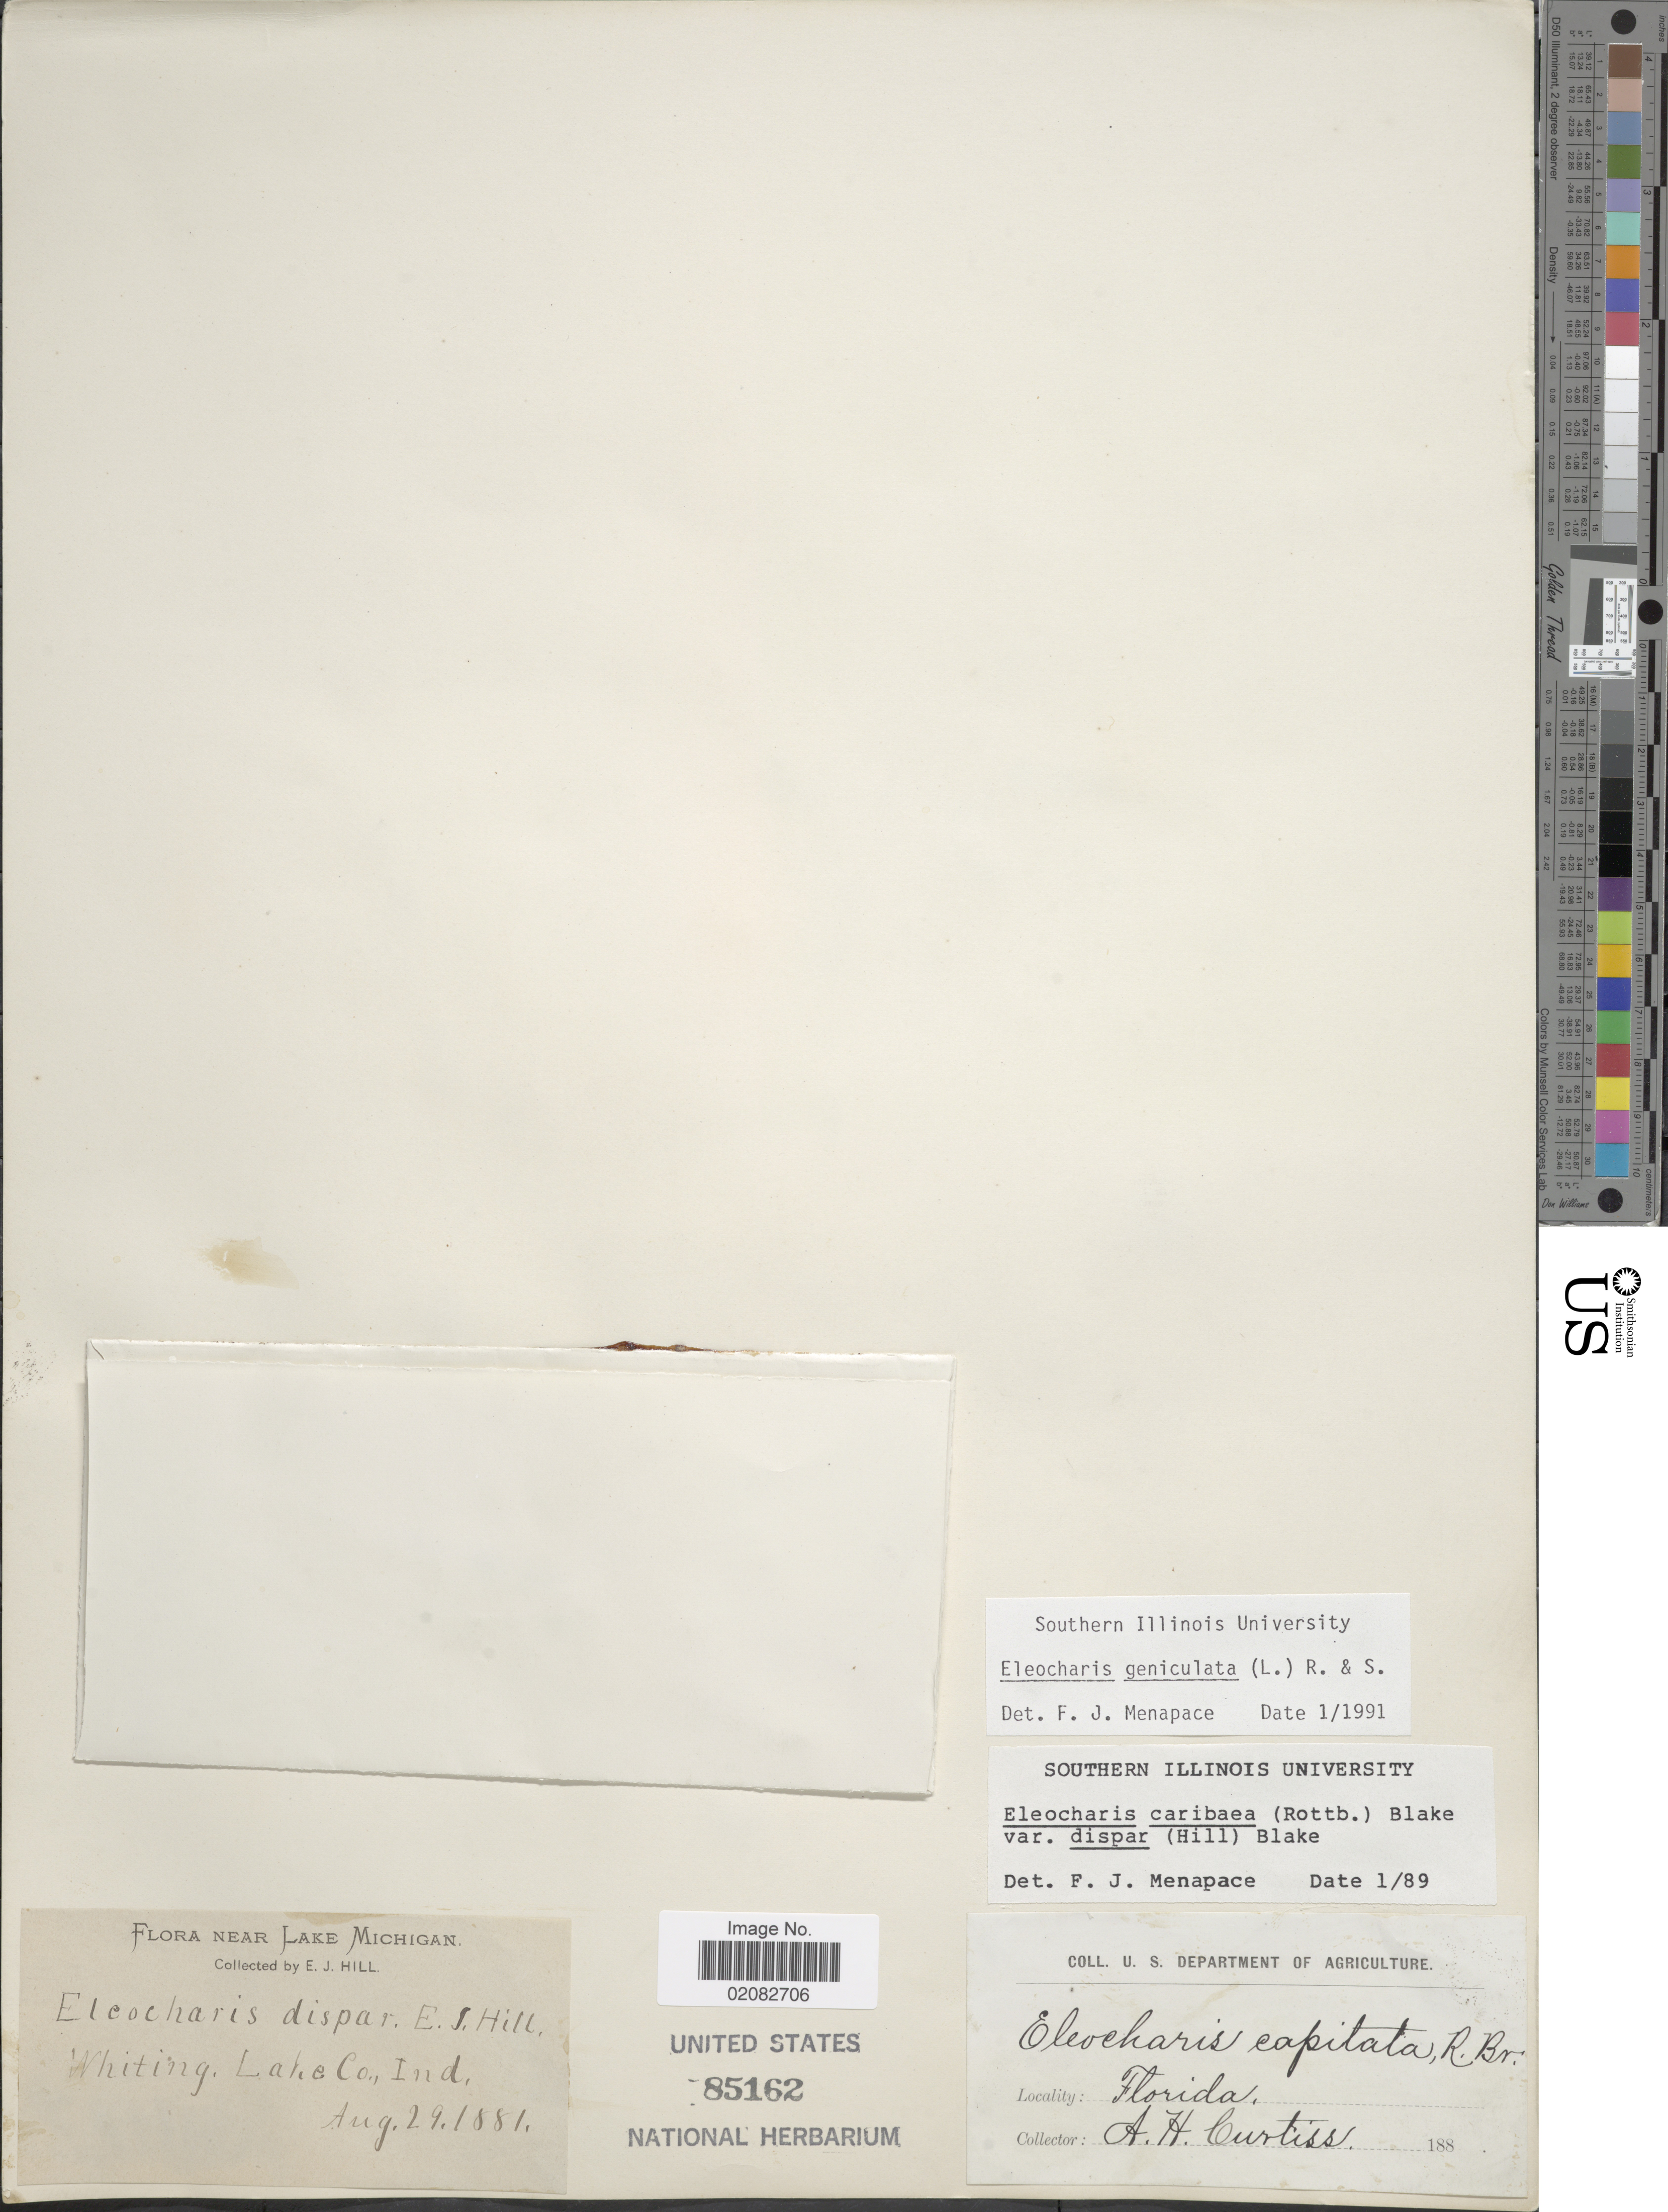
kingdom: Plantae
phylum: Tracheophyta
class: Liliopsida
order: Poales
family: Cyperaceae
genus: Eleocharis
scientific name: Eleocharis geniculata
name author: (L.) Roem. & Schult.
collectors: A. H. Curtiss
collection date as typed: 188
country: United States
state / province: Florida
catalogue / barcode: US 85162-2